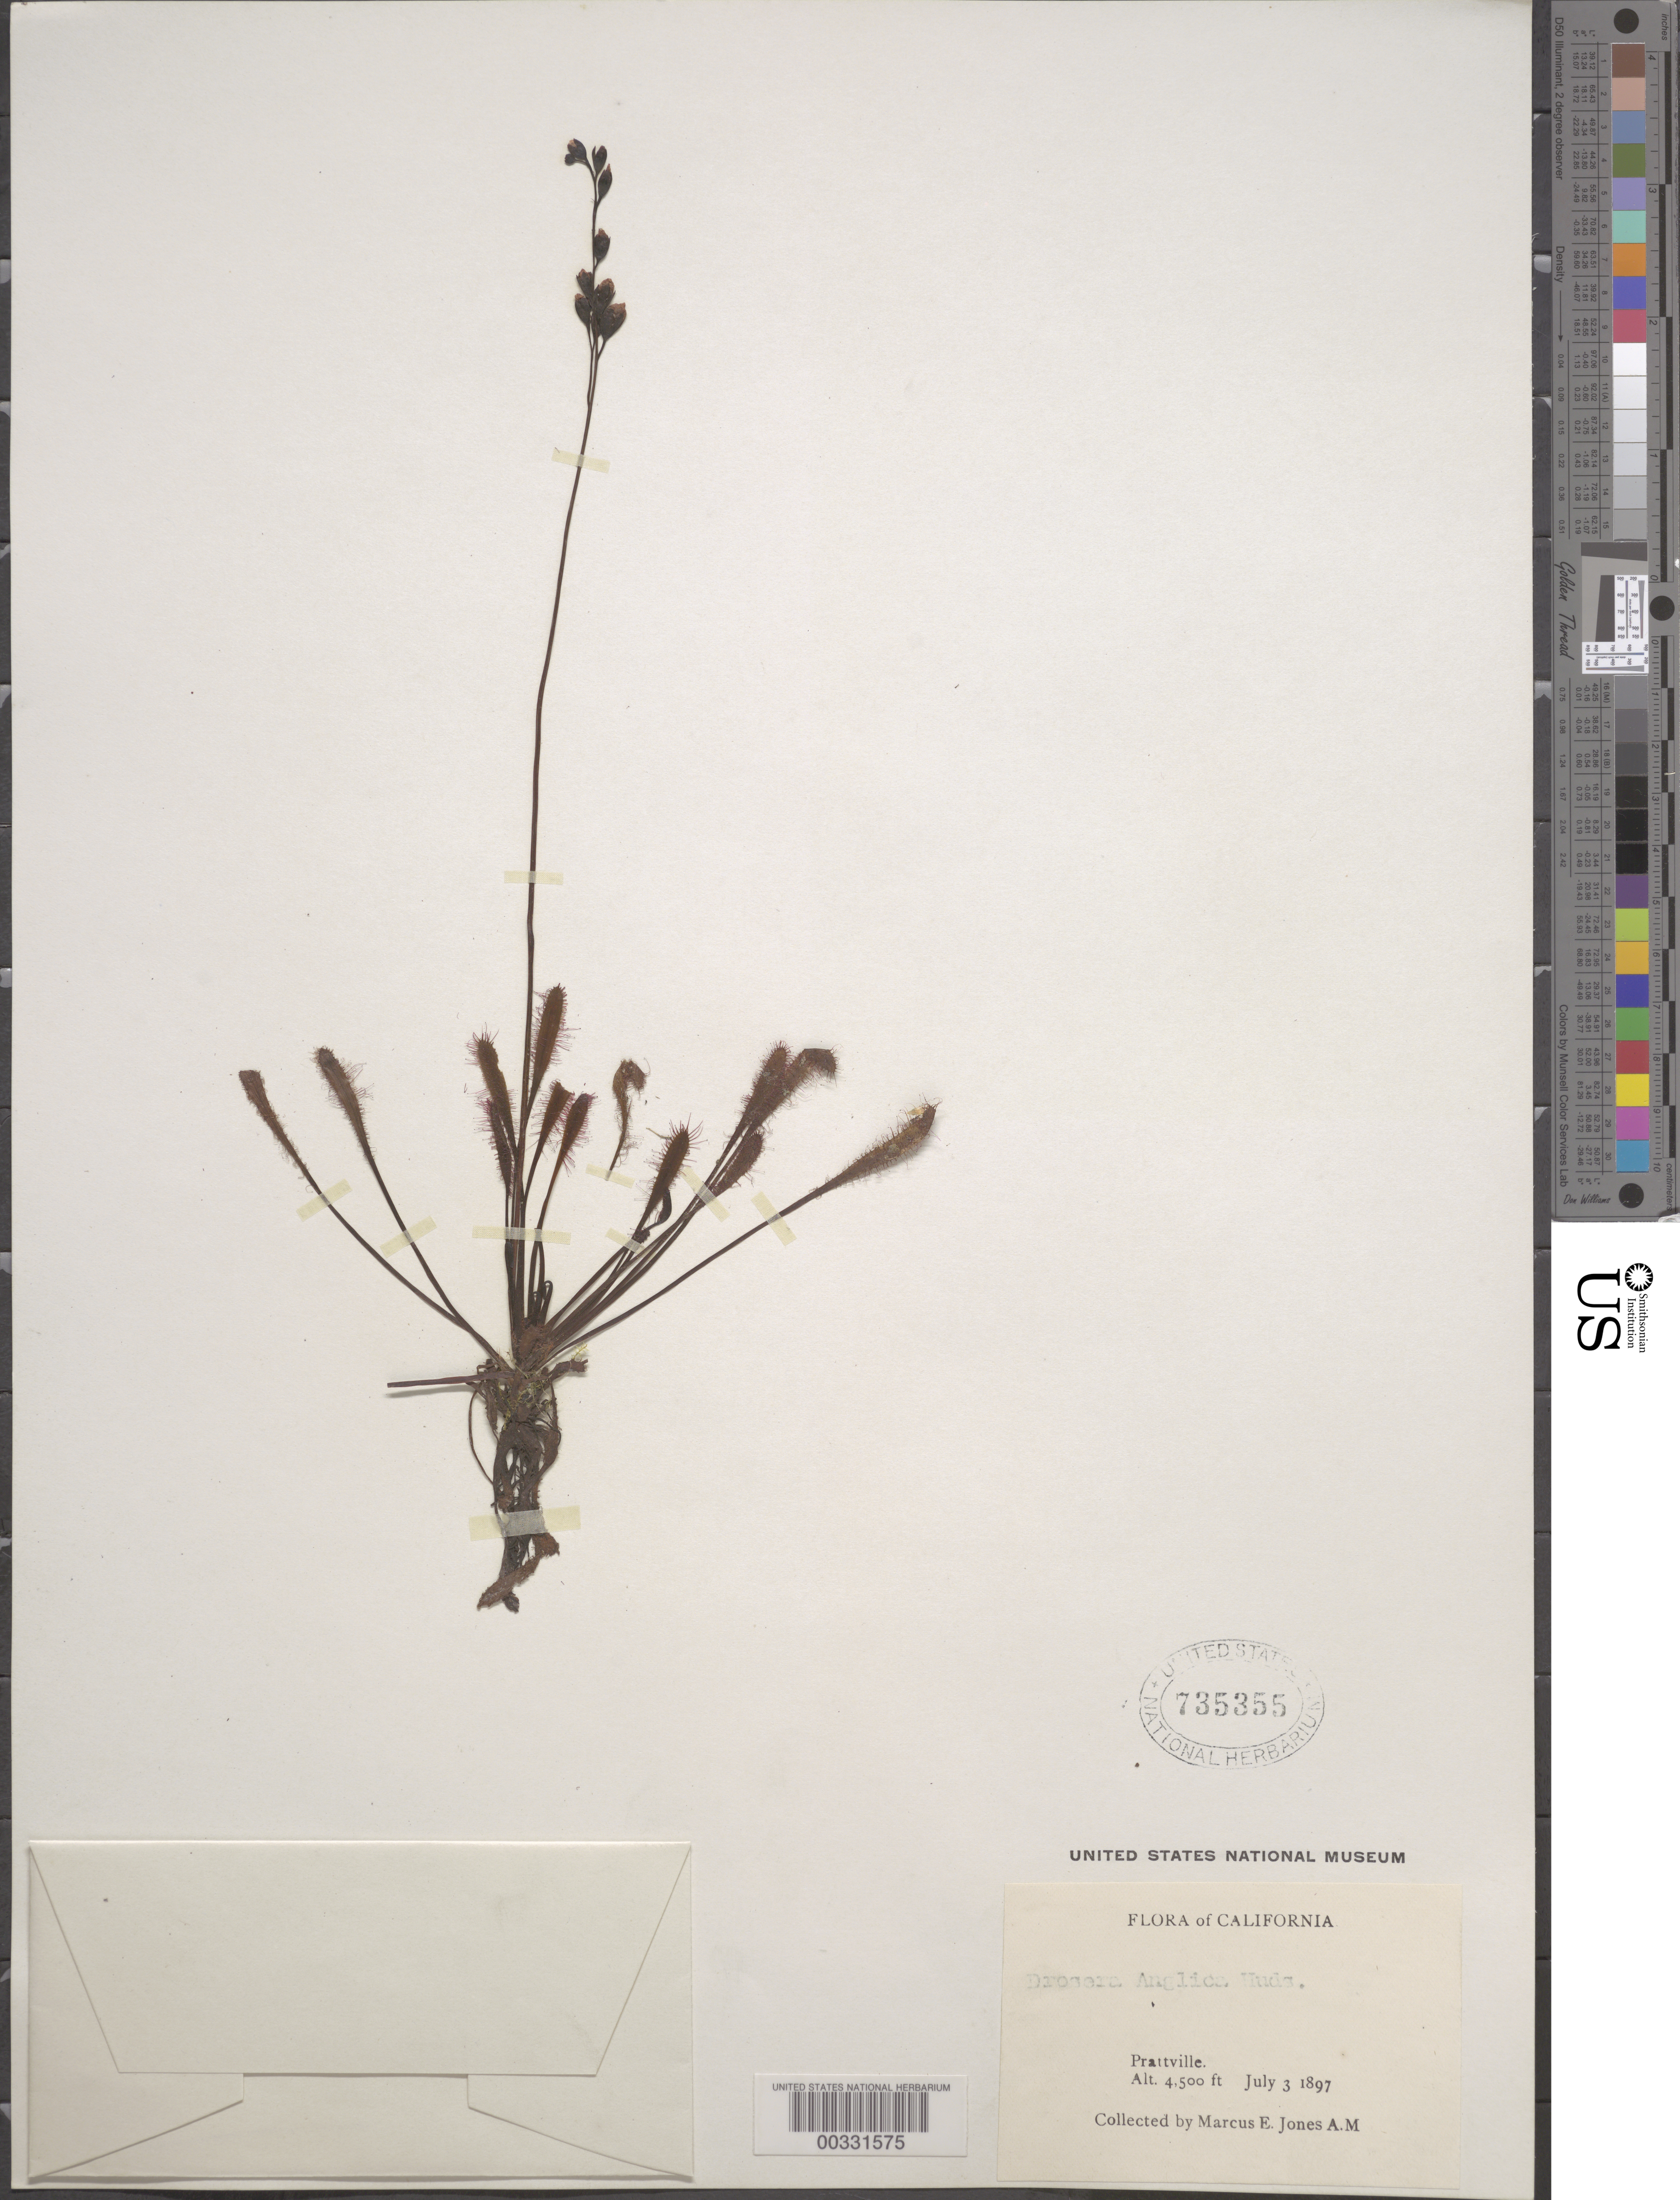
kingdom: Plantae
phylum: Tracheophyta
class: Magnoliopsida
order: Caryophyllales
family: Droseraceae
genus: Drosera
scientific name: Drosera anglica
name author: Huds.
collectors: M. E. Jones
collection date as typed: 03 Jul 1897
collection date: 1897-07-03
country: United States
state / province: California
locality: Prattville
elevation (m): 1372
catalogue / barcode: US 735355